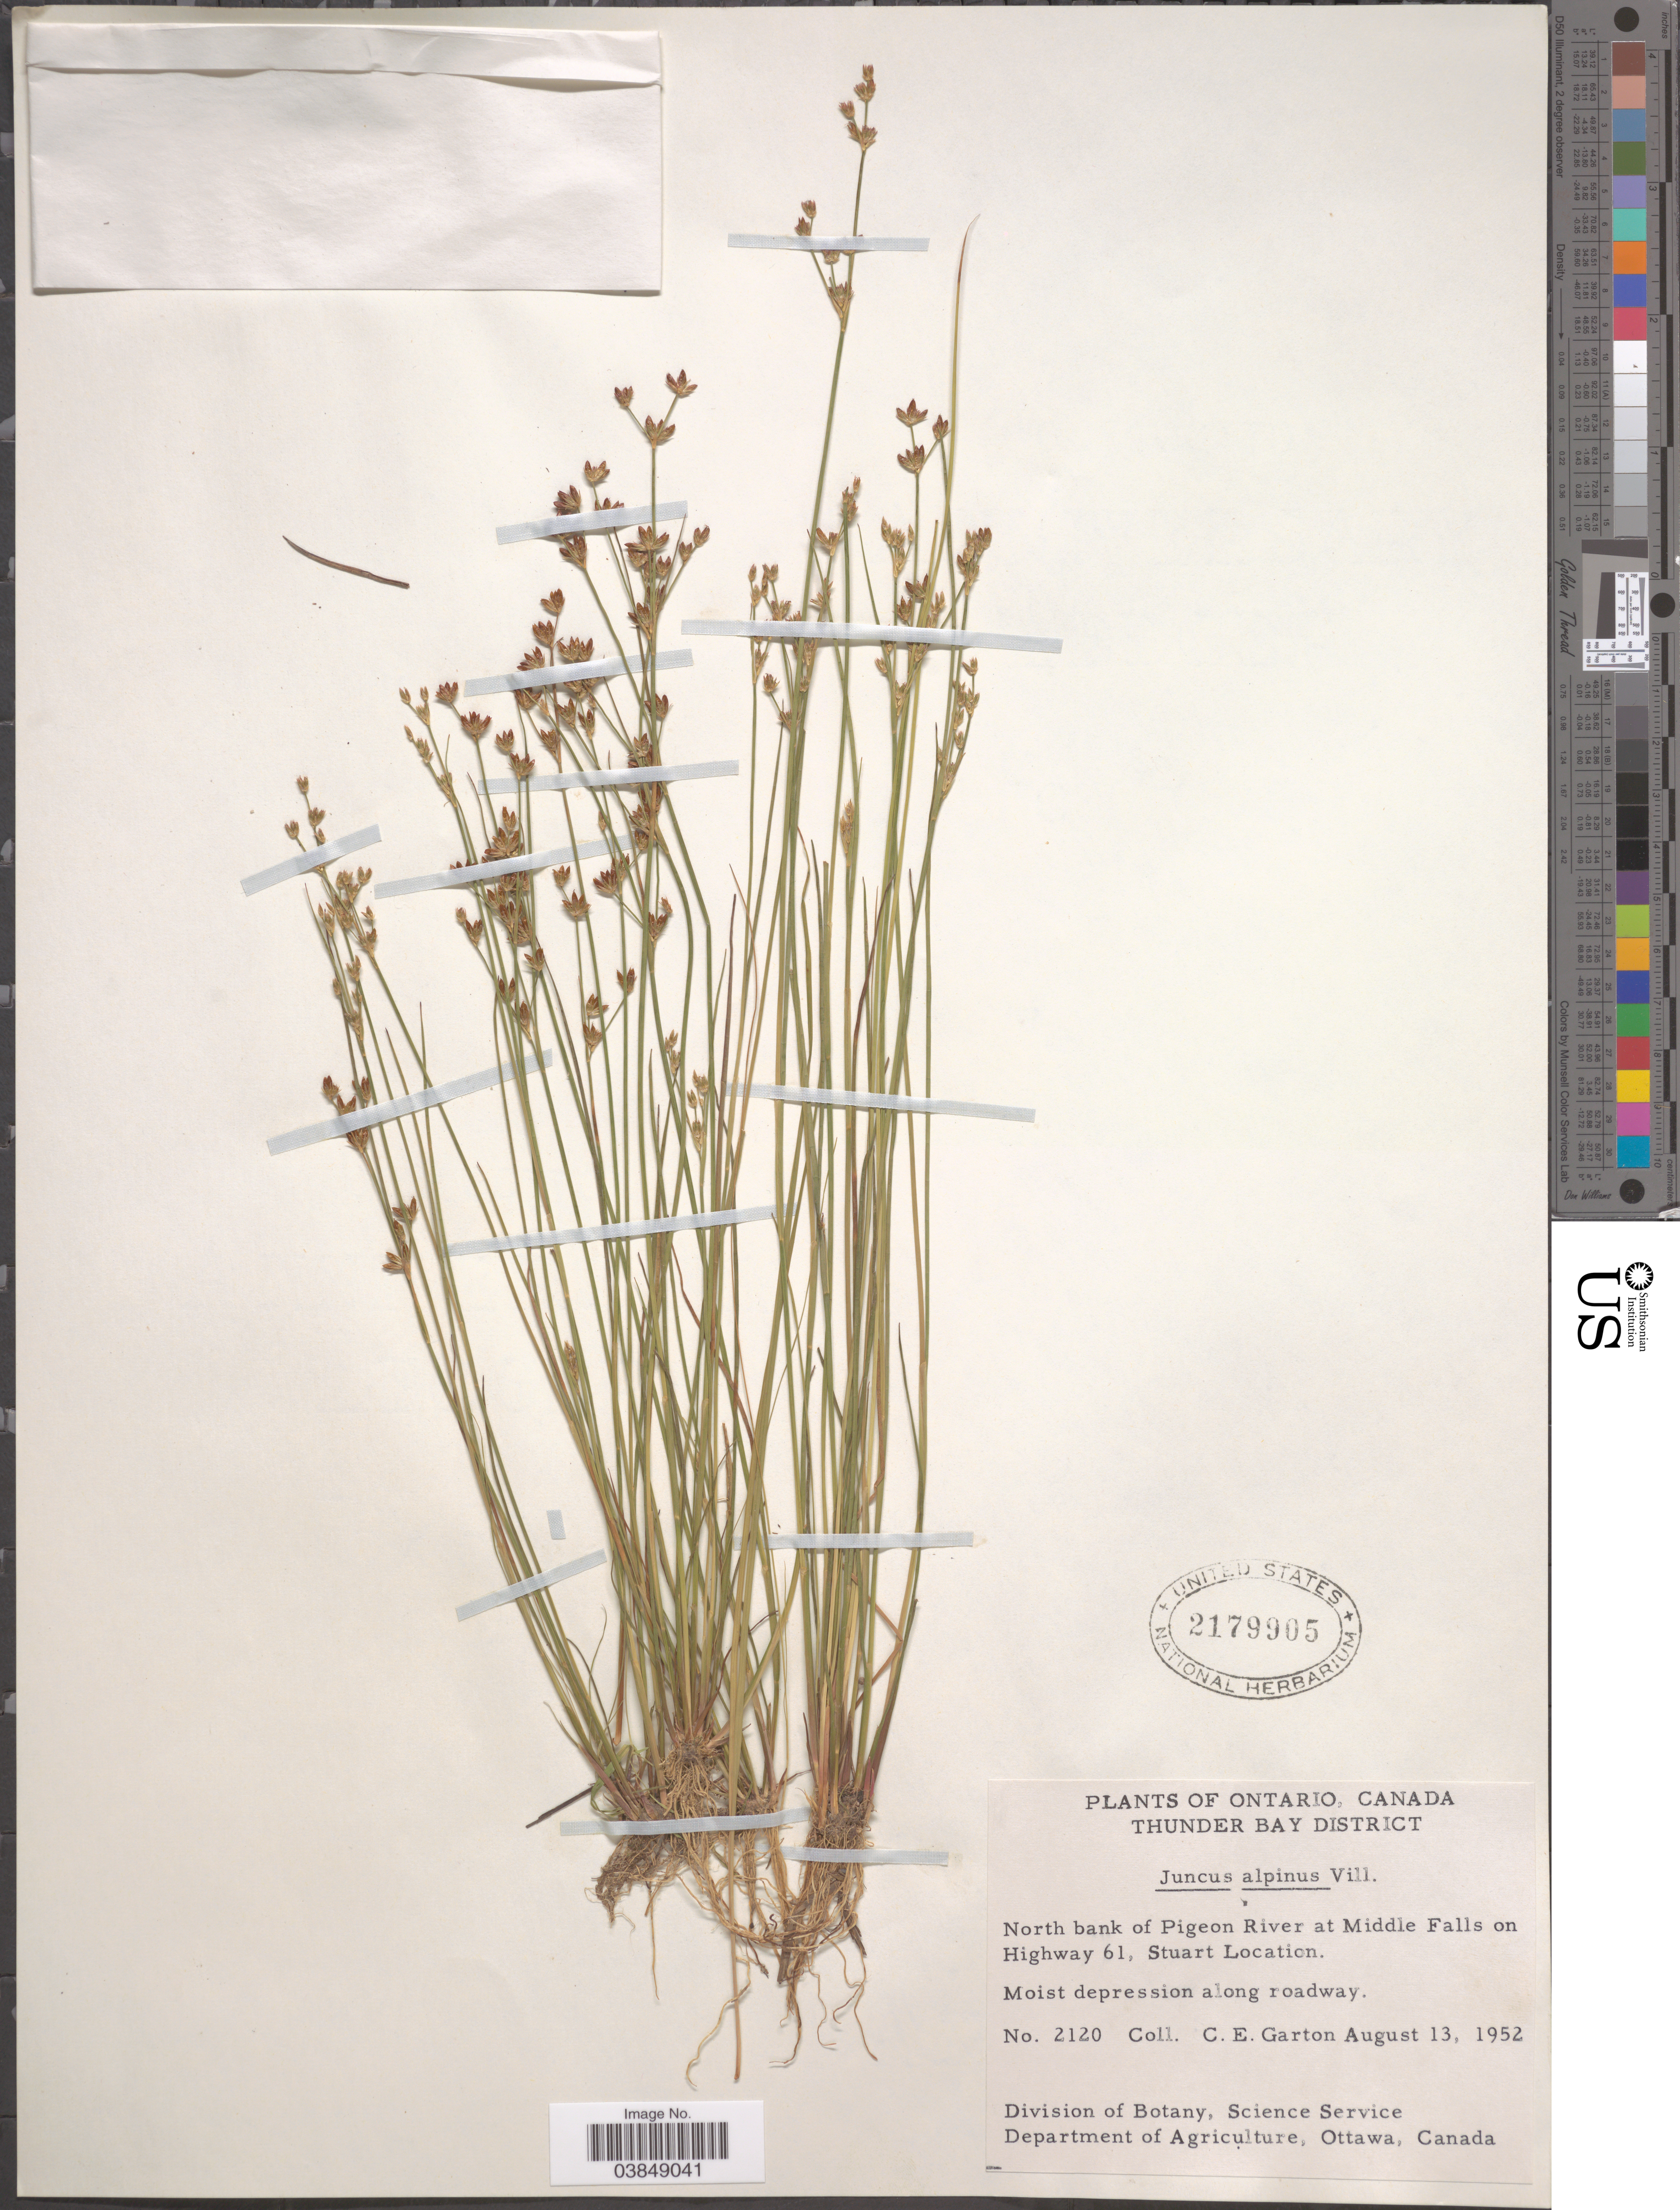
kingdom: Plantae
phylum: Tracheophyta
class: Liliopsida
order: Poales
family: Juncaceae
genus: Juncus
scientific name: Juncus alpinus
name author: Vill.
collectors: C. E. Garton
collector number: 2120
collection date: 1952-08-13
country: Canada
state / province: Ontario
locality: Thunder Bay District. North bank of Pigeon River at Middle Falls on Highway 61, Stuart Location. Along roadway.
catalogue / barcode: US 2179905